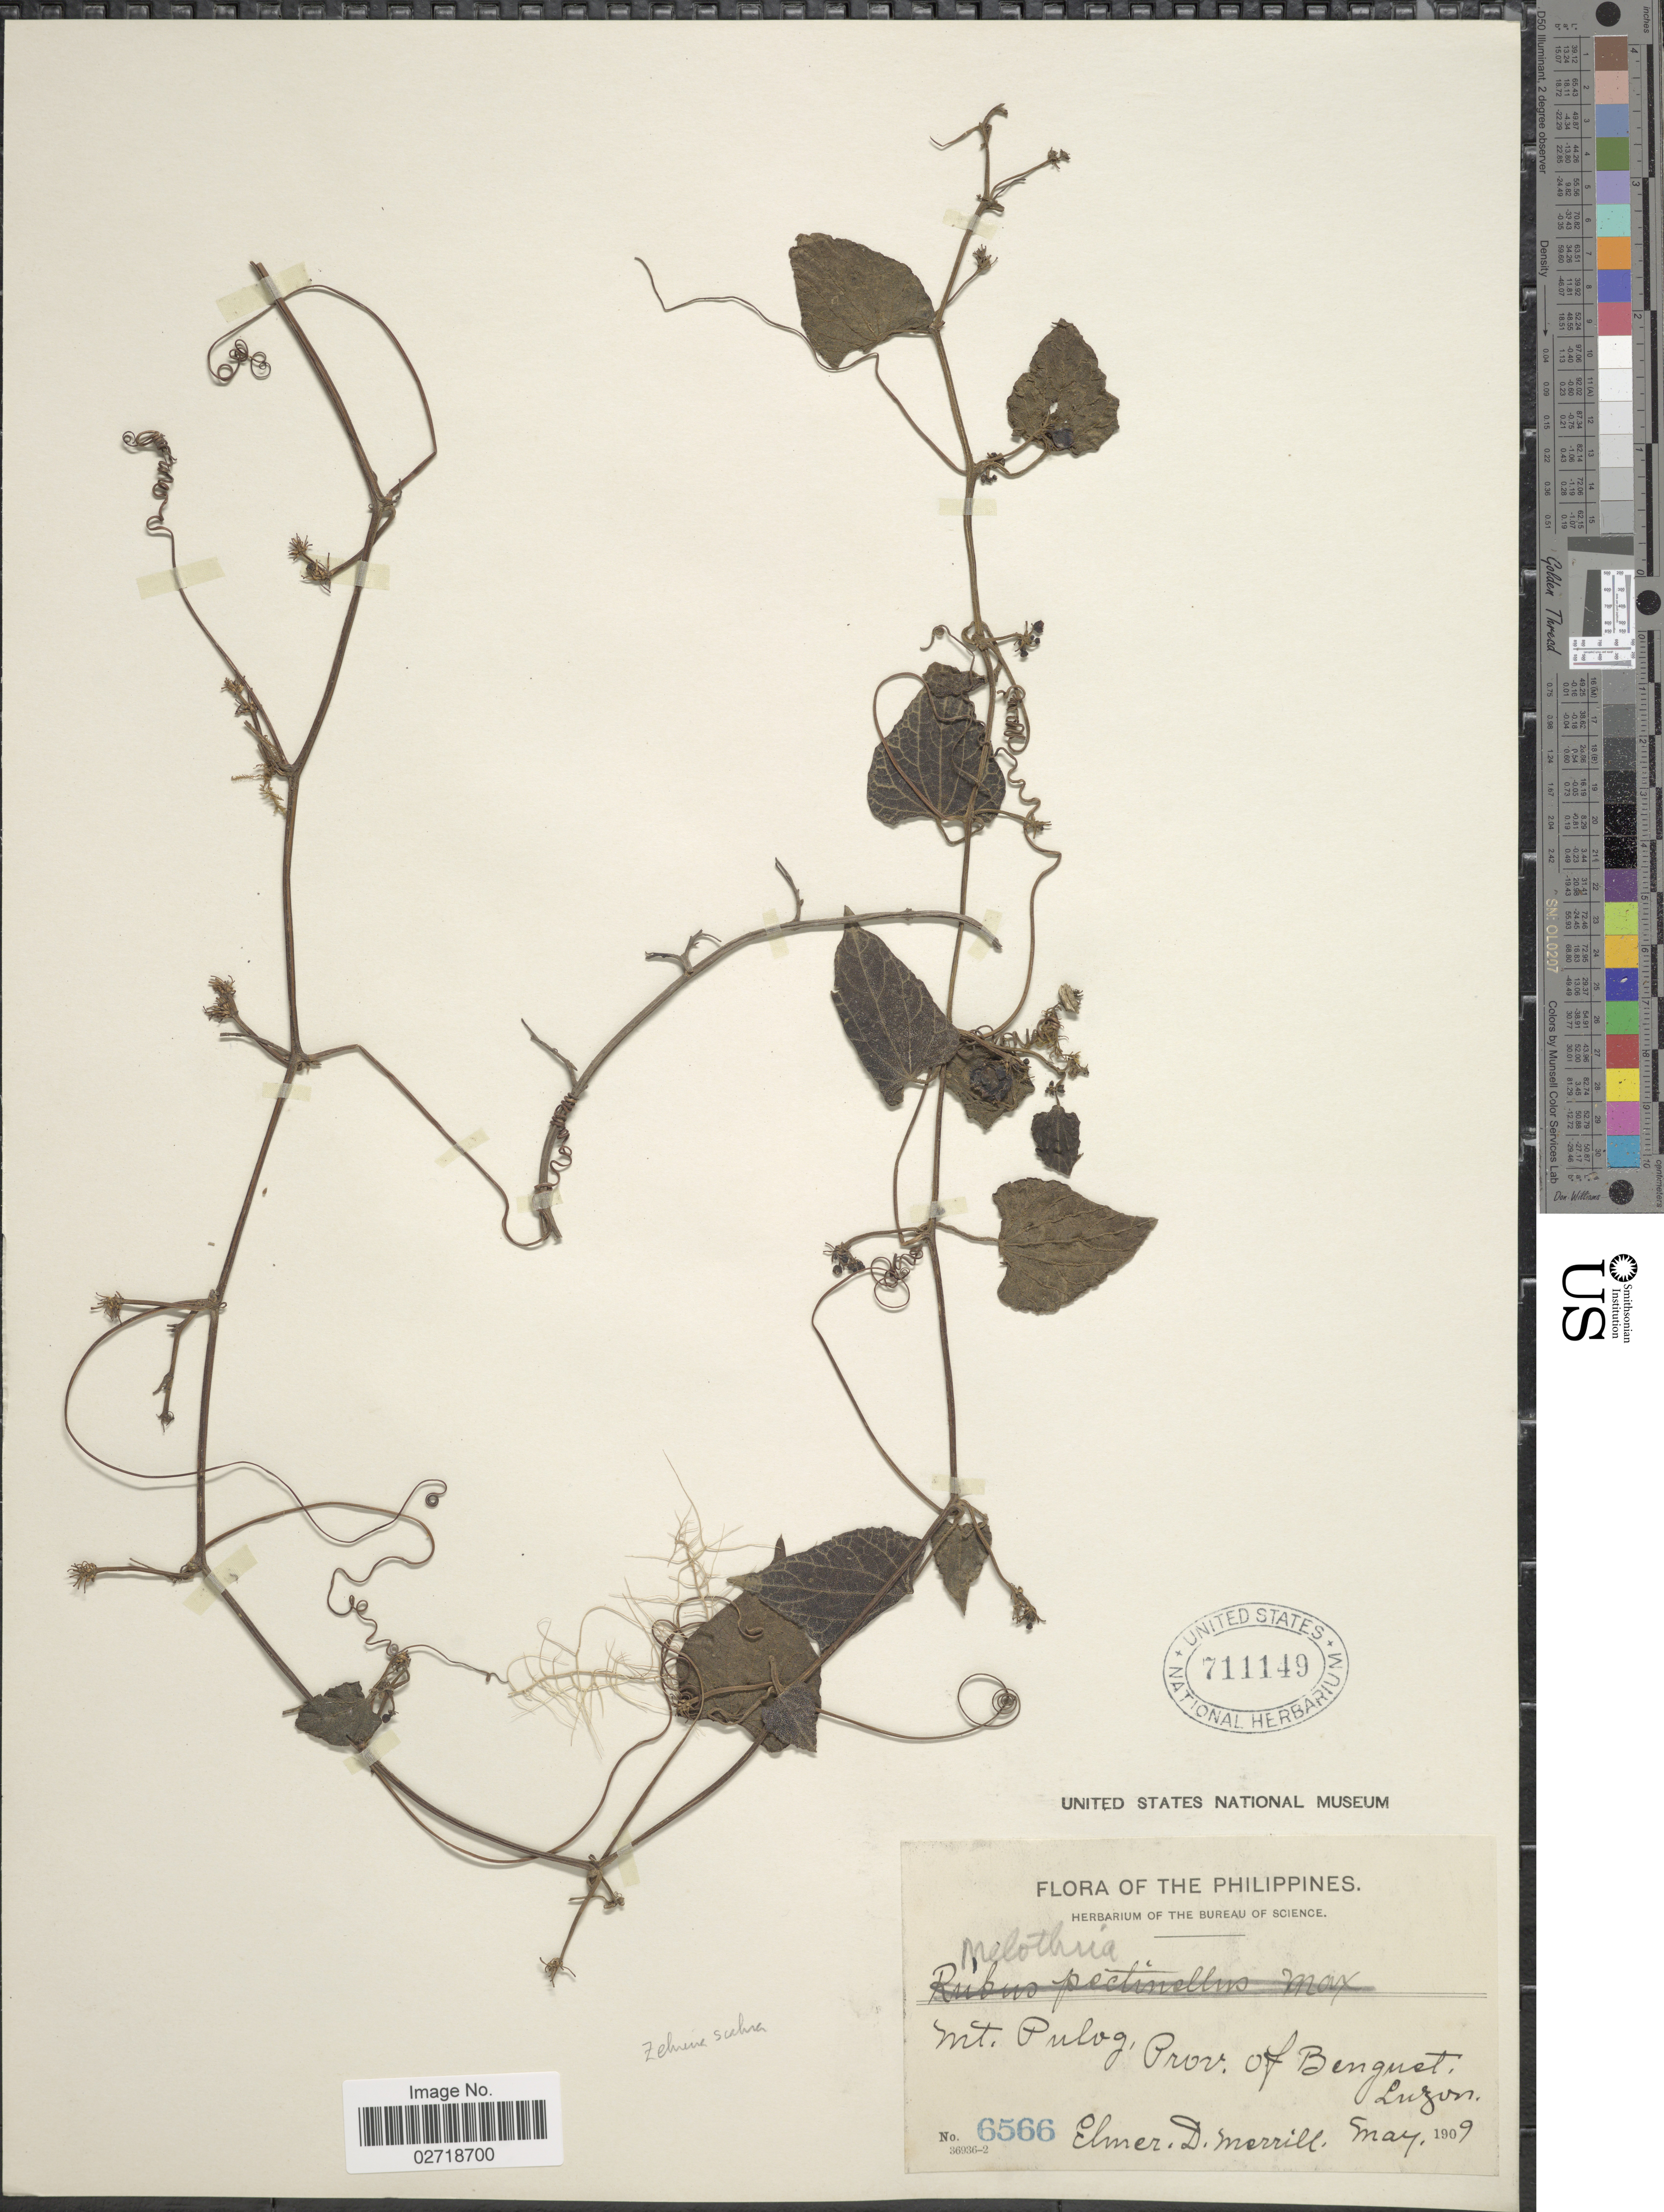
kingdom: Plantae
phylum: Tracheophyta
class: Magnoliopsida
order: Cucurbitales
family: Cucurbitaceae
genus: Zehneria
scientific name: Zehneria repanda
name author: (Blume) C.M.Simmons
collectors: E. D. Merrill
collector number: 6566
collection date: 1909-05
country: Philippines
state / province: Cordillera (Administrative Region)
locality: Mt. Pulog, Prov. of Benguet, Luzon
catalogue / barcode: US 711149